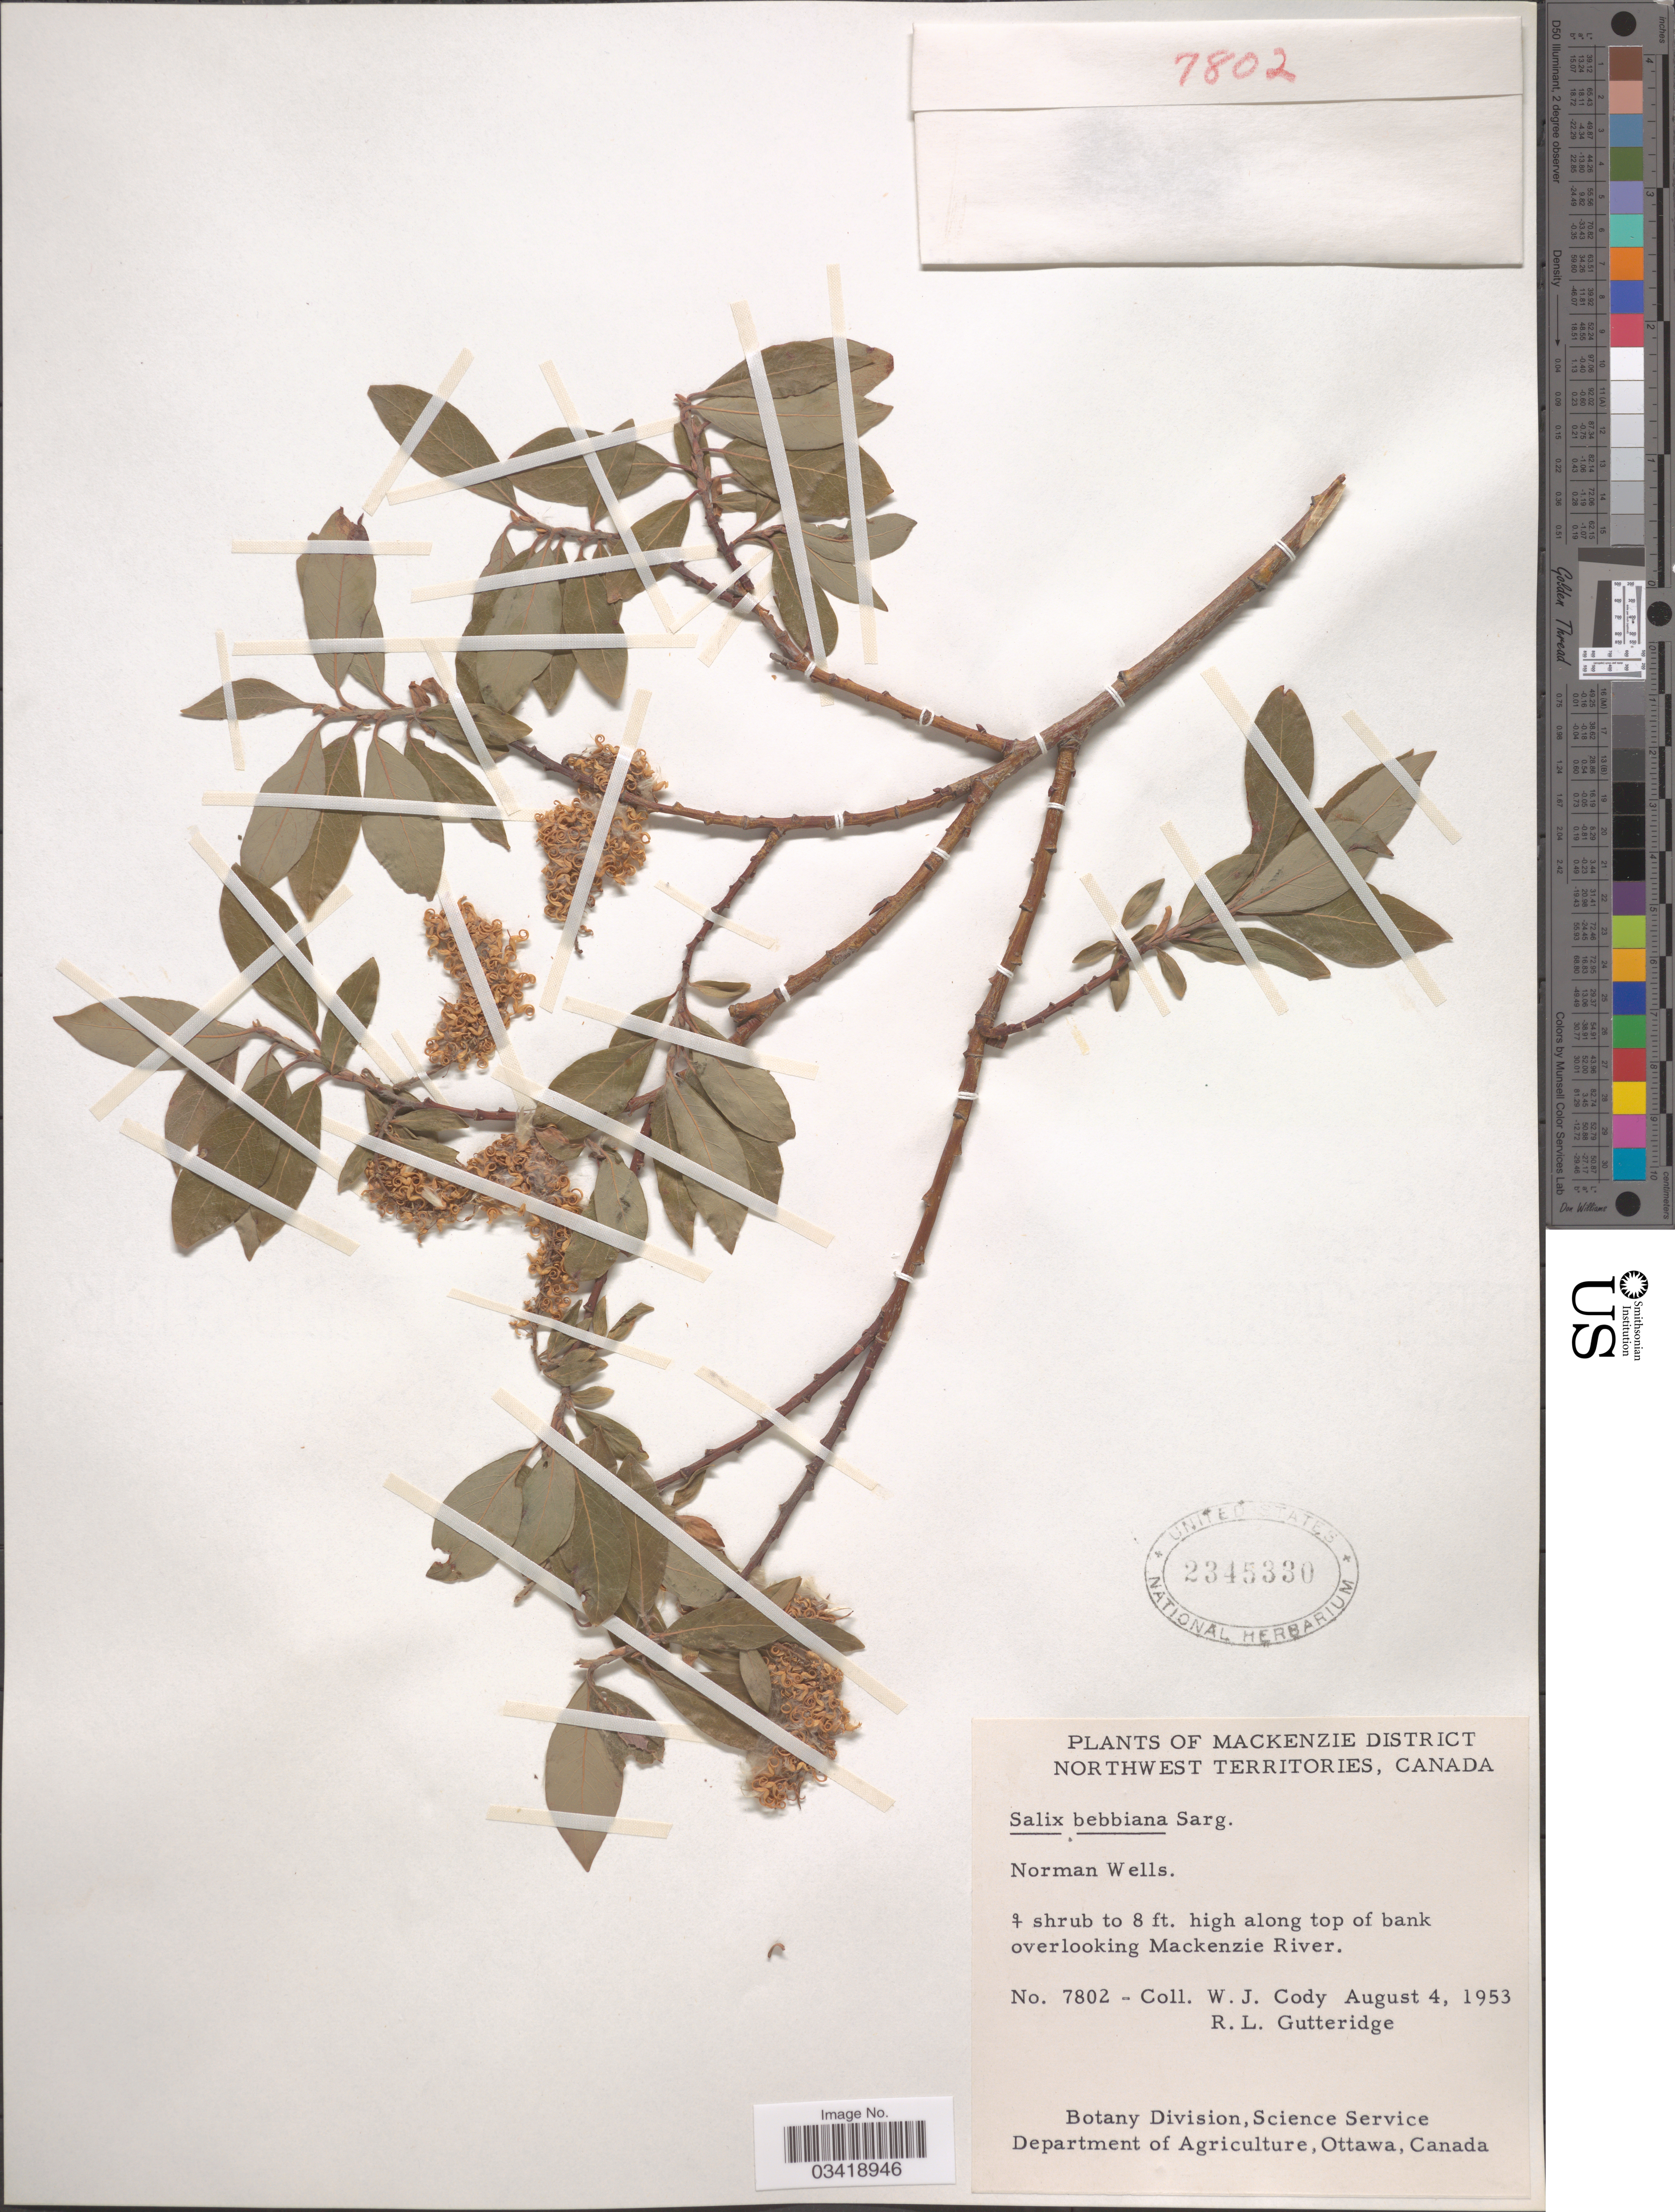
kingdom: Plantae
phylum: Tracheophyta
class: Magnoliopsida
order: Malpighiales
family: Salicaceae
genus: Salix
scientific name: Salix bebbiana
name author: Sarg.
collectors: W. Cody & R. Gutteridge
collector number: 7802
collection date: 1953-08-04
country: Canada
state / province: Northwest Territories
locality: Mackenzie District. Norman Wells. High along top of bank overlooking Mackenzie River.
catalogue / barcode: US 2345330